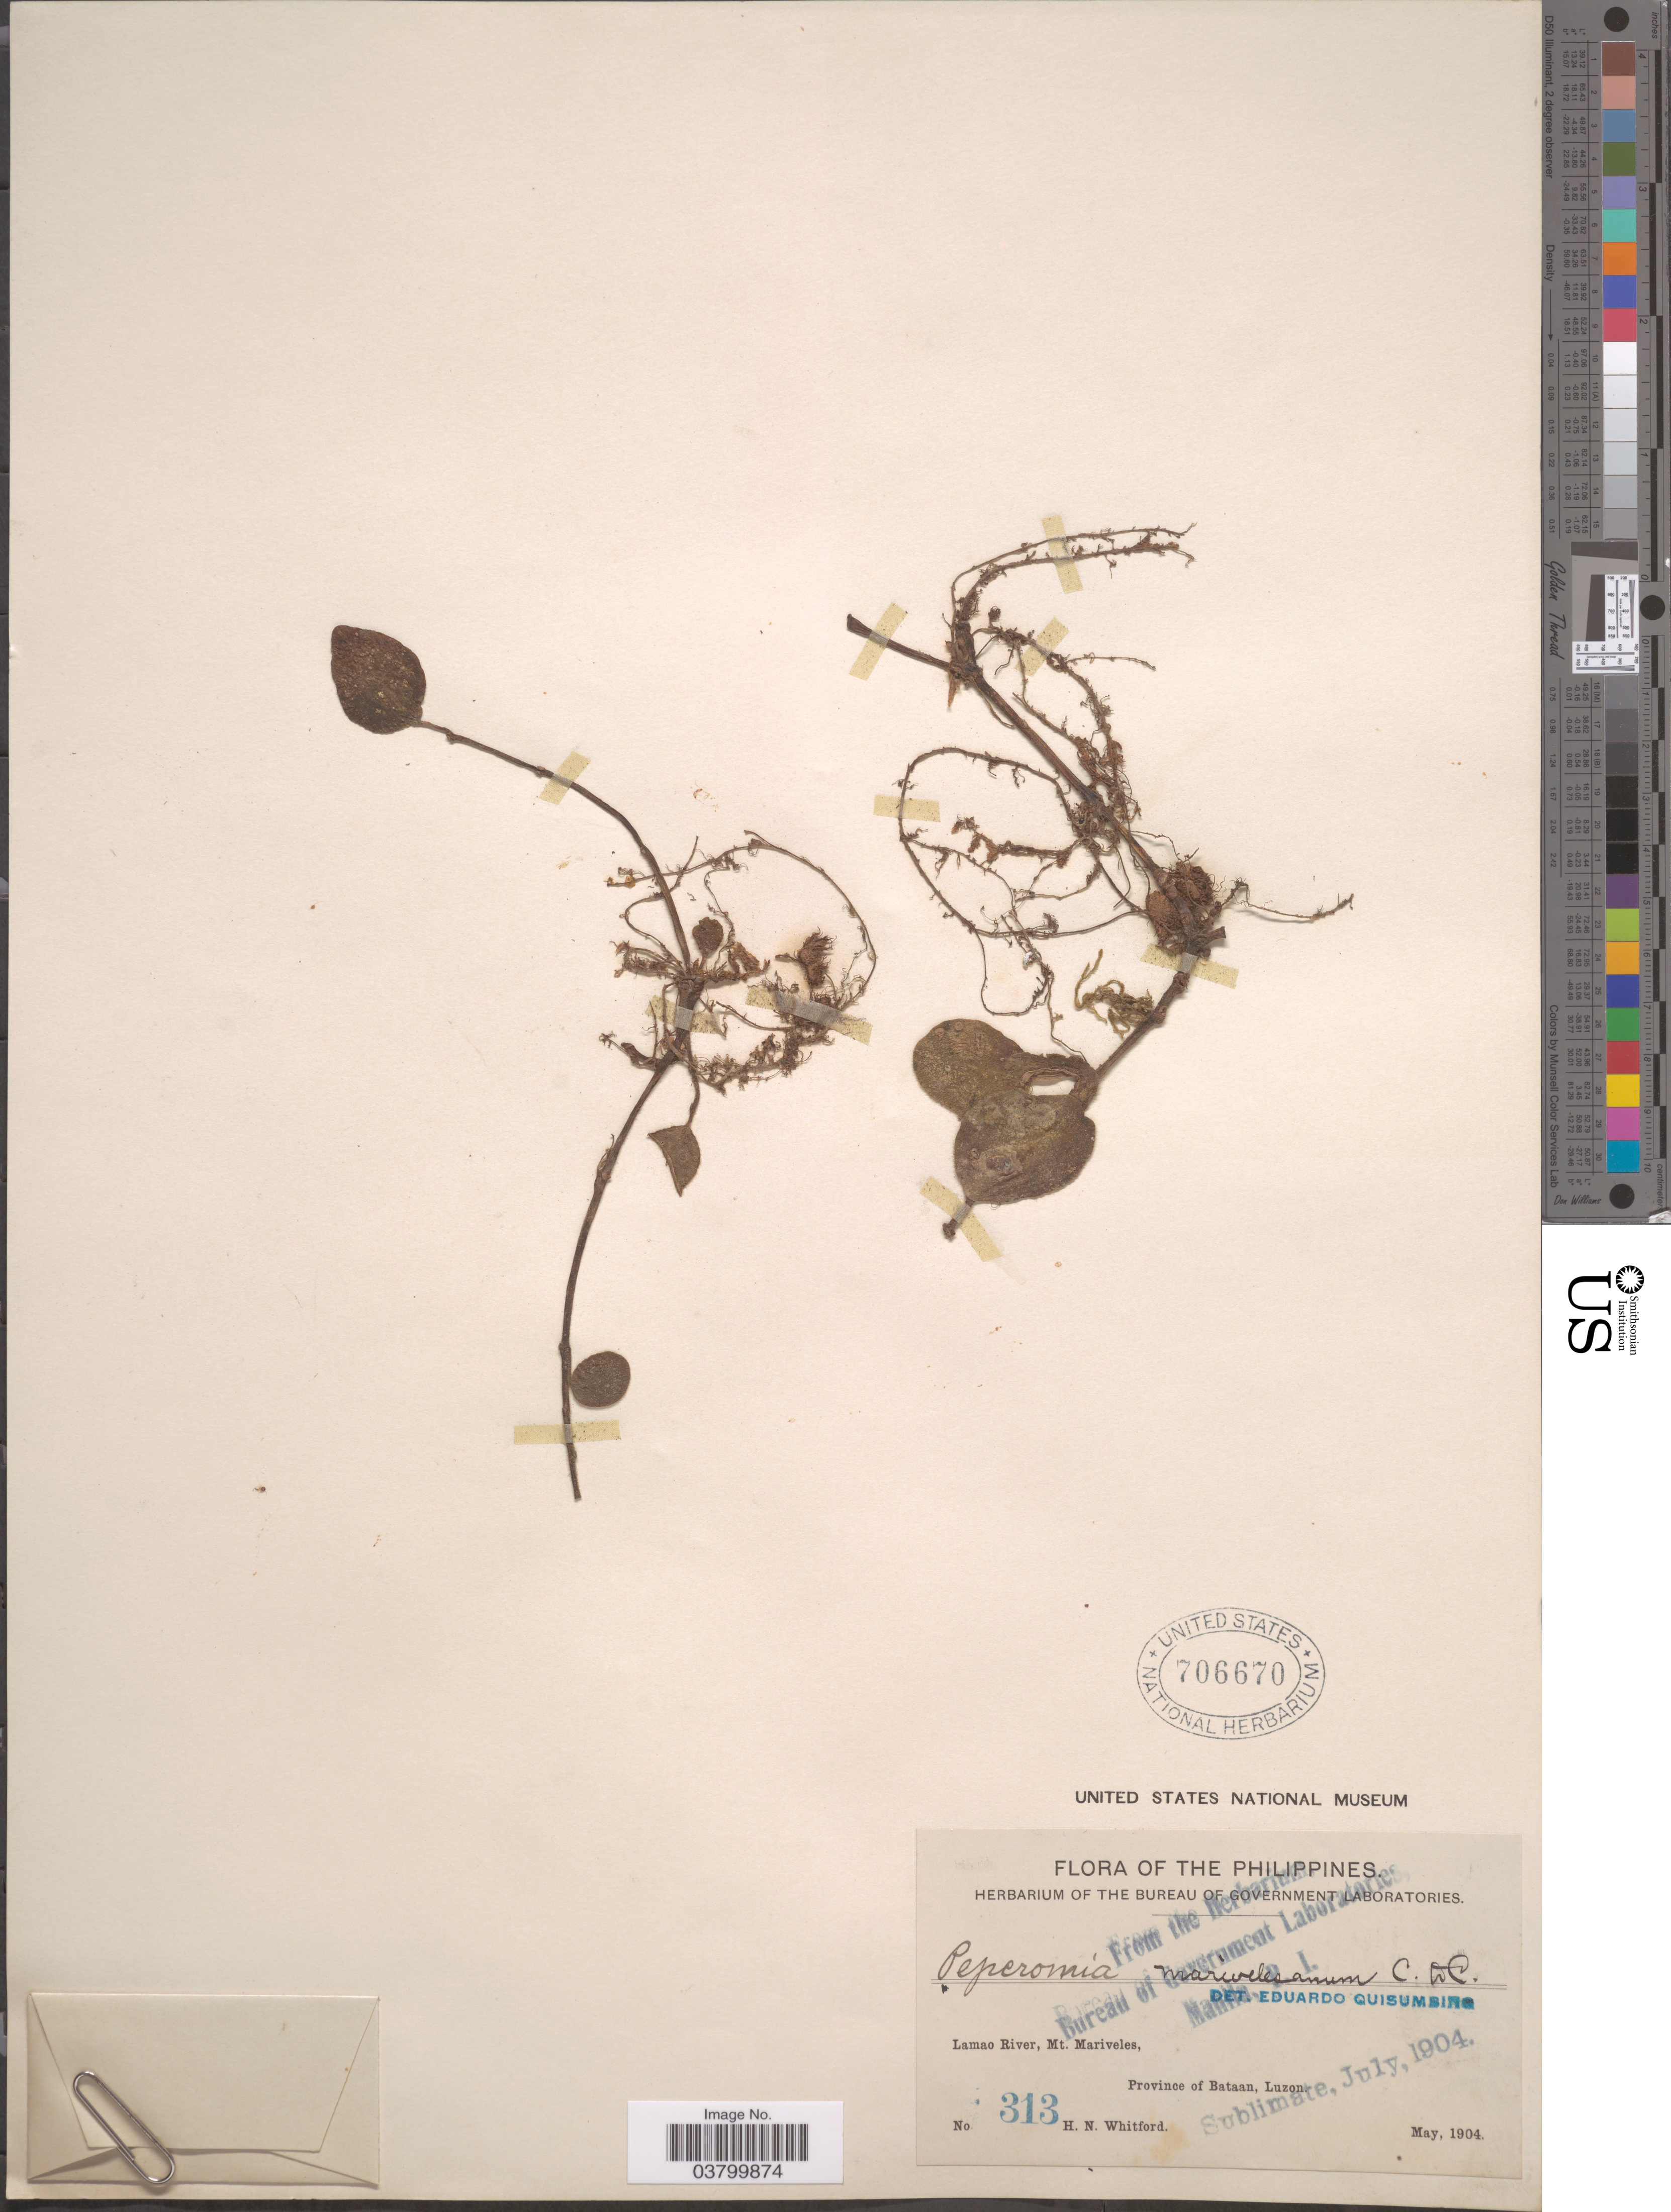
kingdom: Plantae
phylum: Tracheophyta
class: Magnoliopsida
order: Piperales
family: Piperaceae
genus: Peperomia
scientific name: Peperomia marivelesana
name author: C. DC.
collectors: H. N. Whitford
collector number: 313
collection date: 1904-05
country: Philippines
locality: Lamao River, Mt. Mariveles, Province of Bataan, Luzon.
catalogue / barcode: US 706670